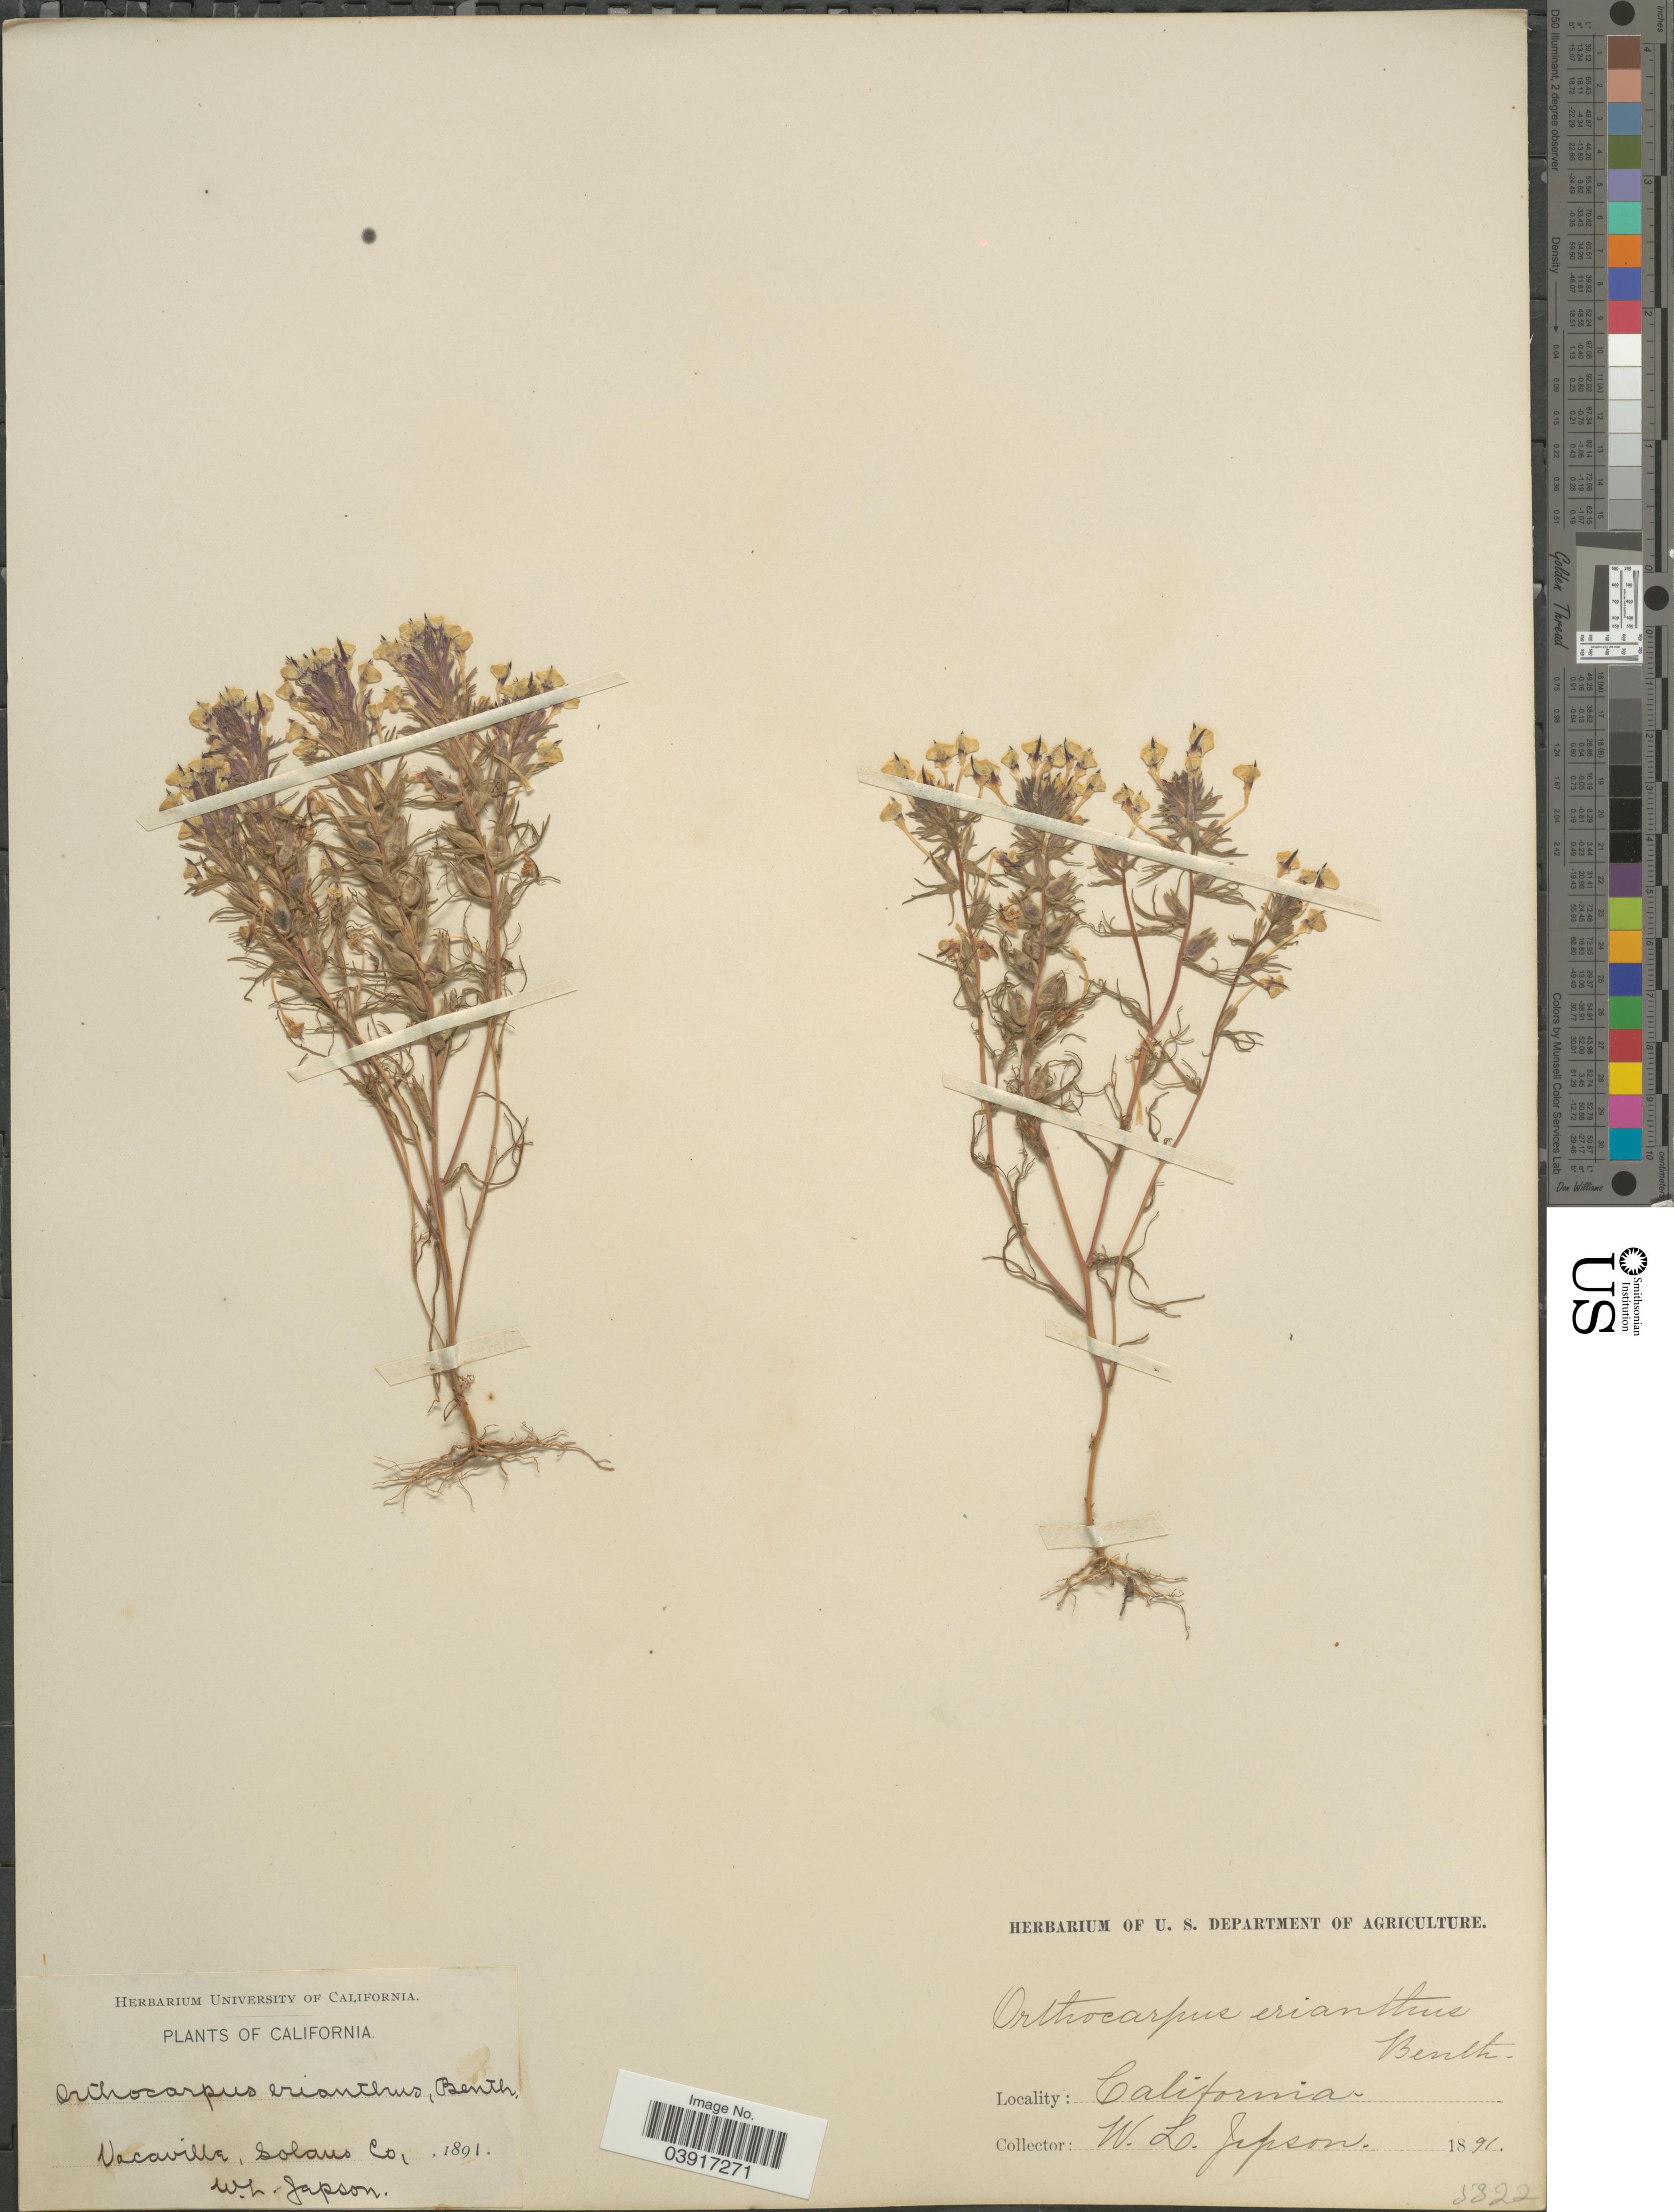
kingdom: Plantae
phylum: Tracheophyta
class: Magnoliopsida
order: Lamiales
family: Orobanchaceae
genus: Orthocarpus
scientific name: Orthocarpus erianthus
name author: Benth.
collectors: W. L. Jepson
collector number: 5322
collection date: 1891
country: United States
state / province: California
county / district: Solano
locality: Vacaville, Solano Co.